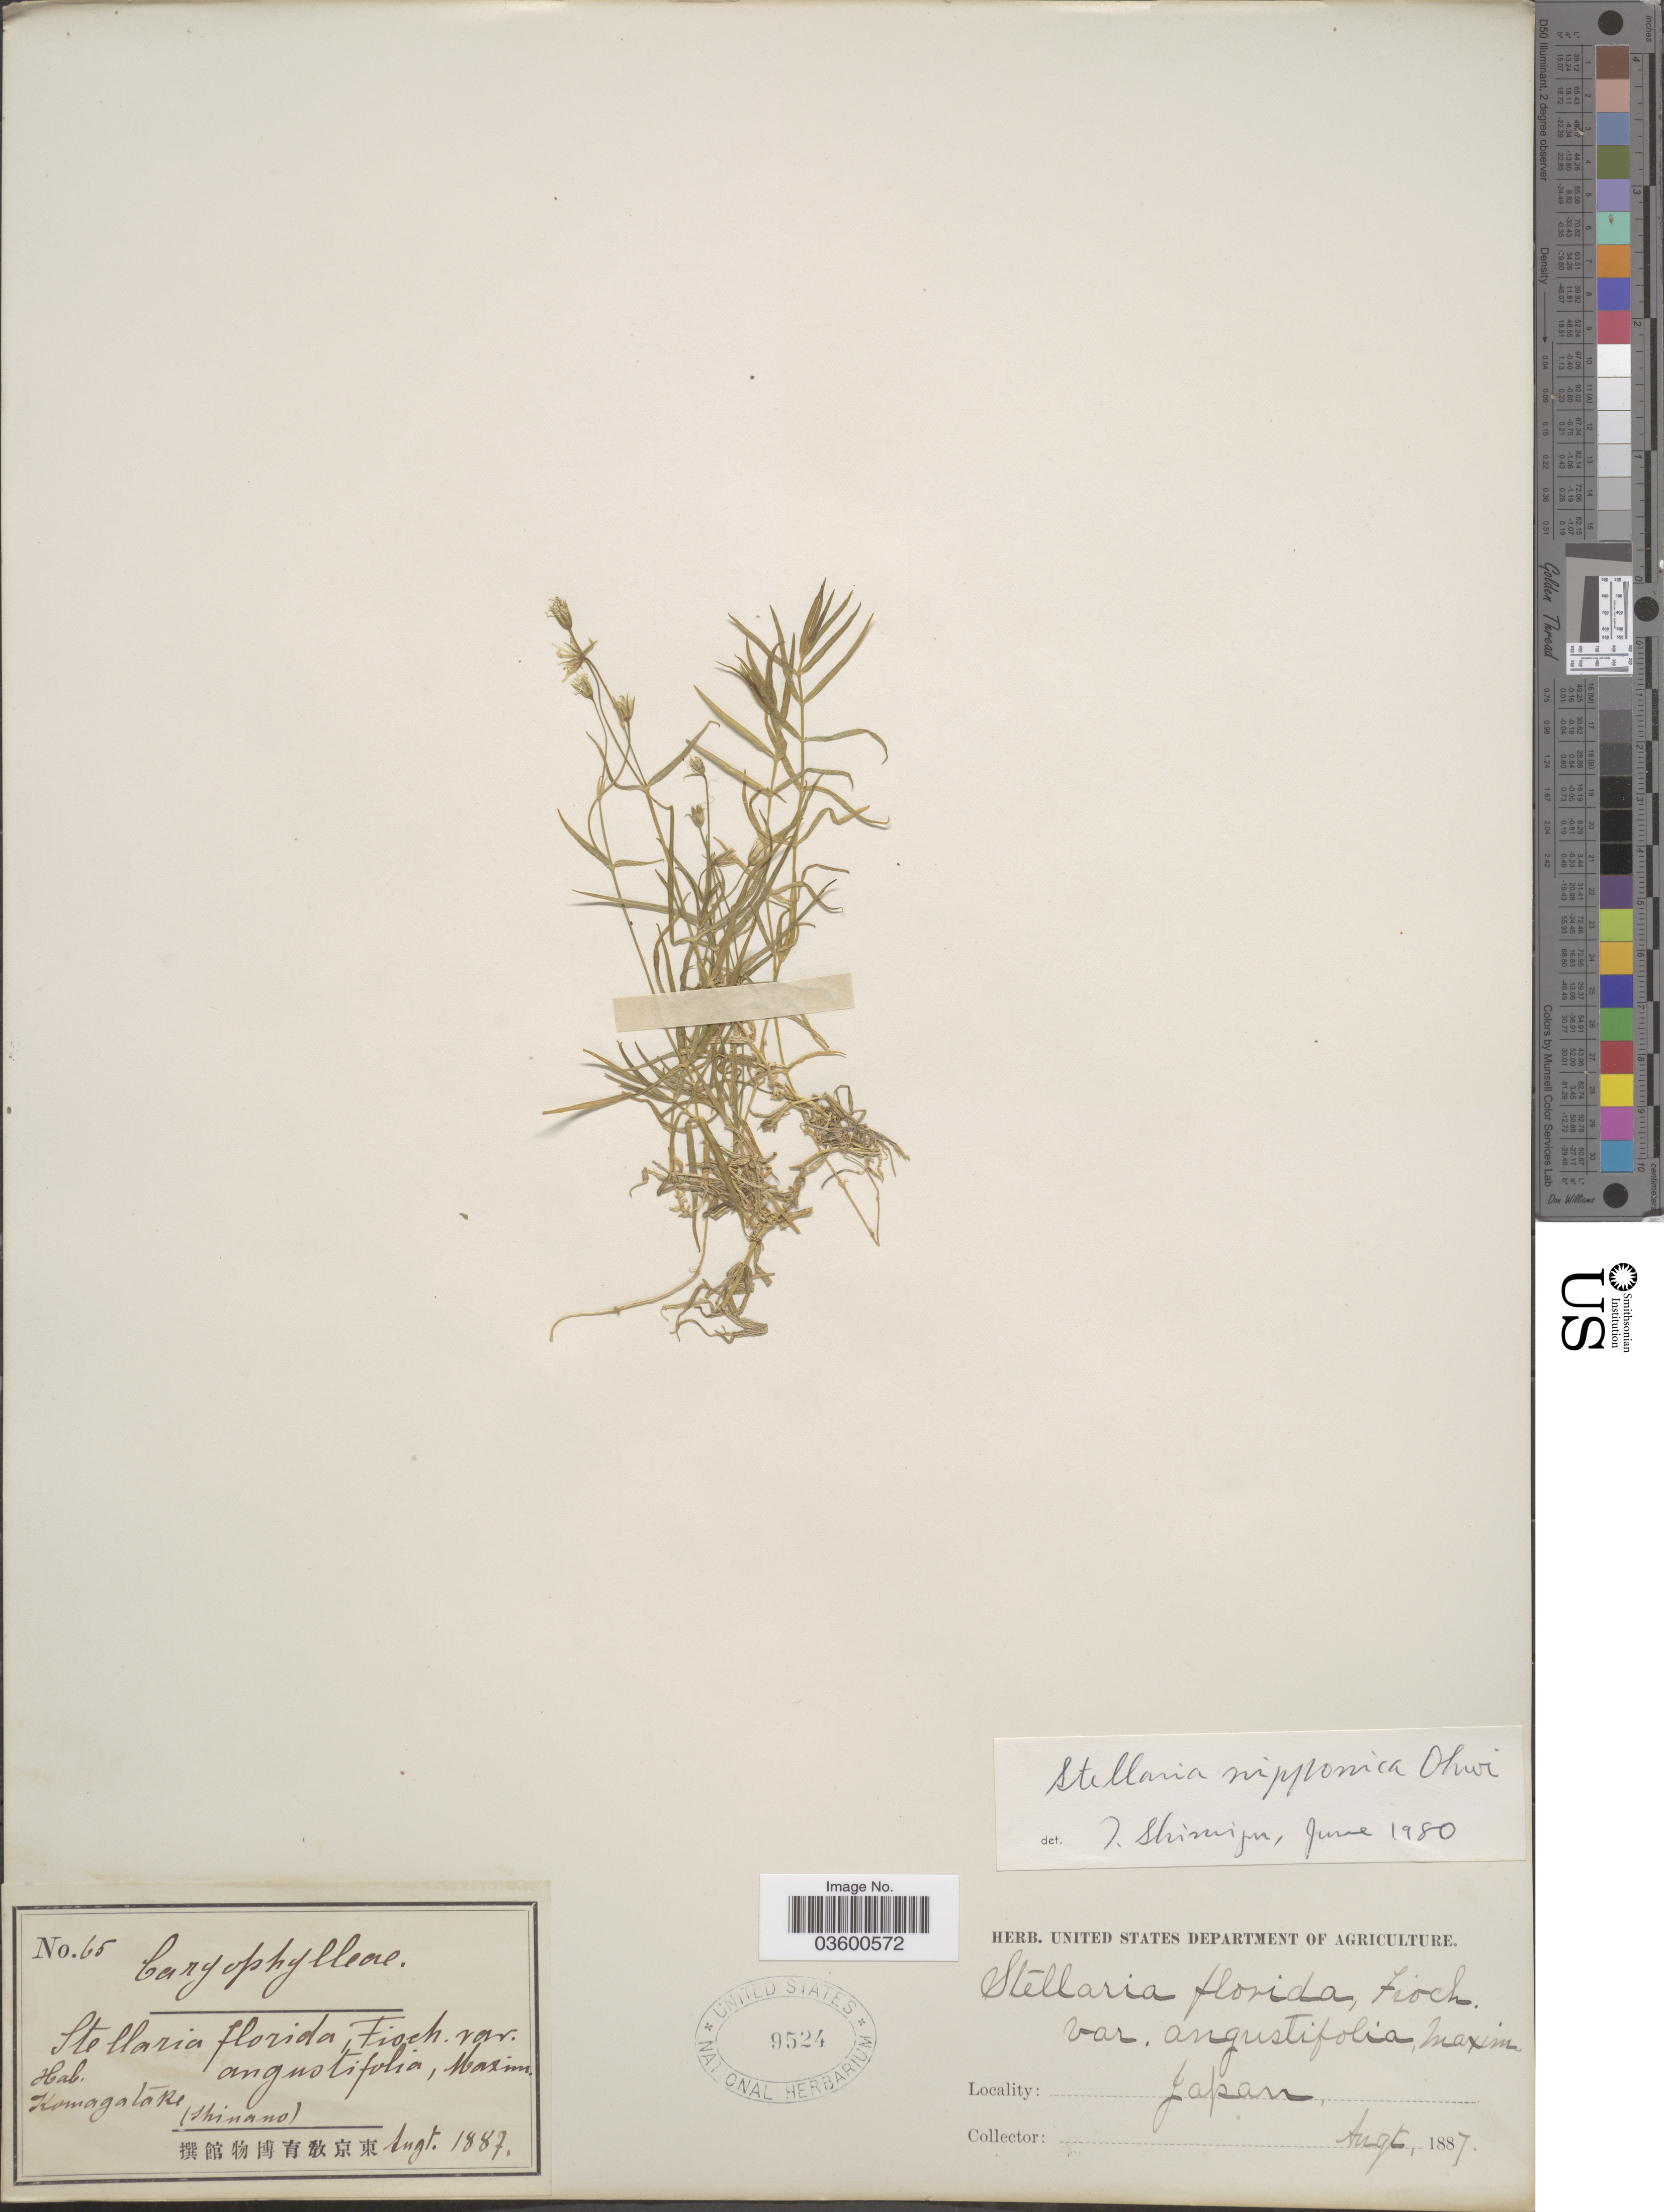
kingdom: Plantae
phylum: Tracheophyta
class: Magnoliopsida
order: Caryophyllales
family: Caryophyllaceae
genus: Stellaria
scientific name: Stellaria nipponica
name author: Ohwi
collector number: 65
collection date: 1887-08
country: Japan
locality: Komagatake (Shinano).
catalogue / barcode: US 9524